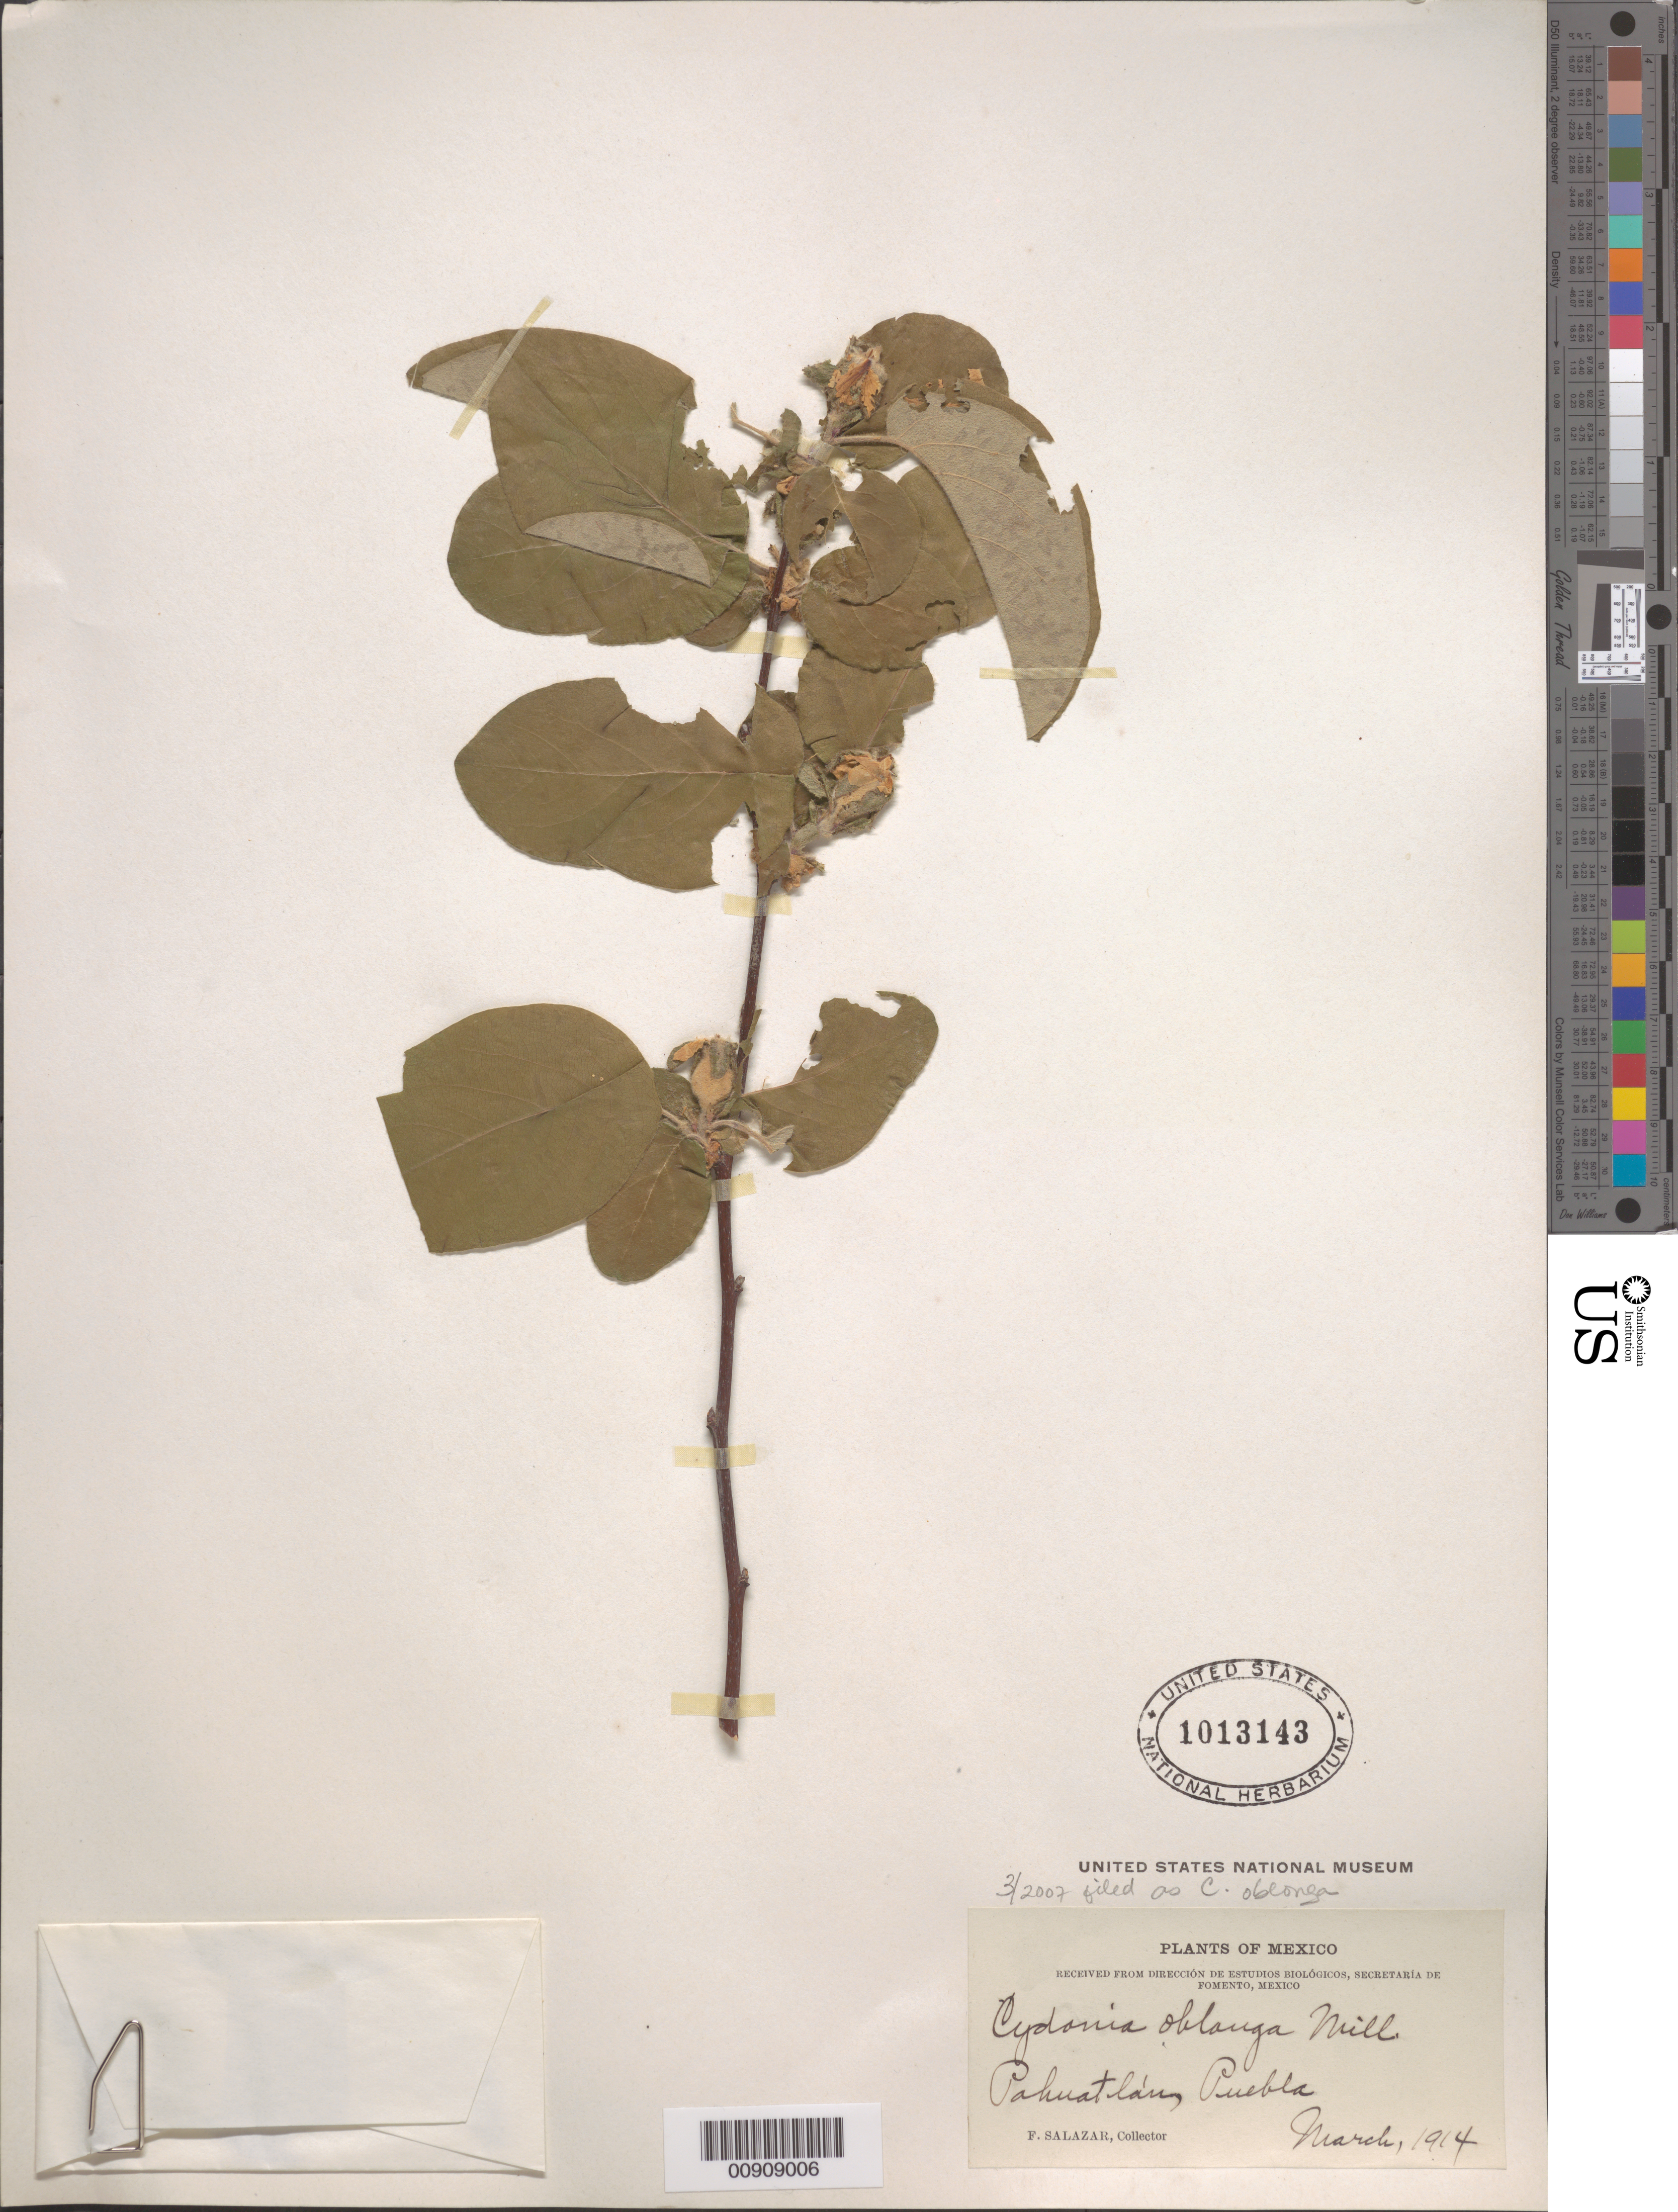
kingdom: Plantae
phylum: Tracheophyta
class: Magnoliopsida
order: Rosales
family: Rosaceae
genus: Cydonia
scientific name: Cydonia oblonga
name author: Mill.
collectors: F. Salazar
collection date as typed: Mar 1914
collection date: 1914-03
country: Mexico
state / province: Puebla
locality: Pahuatlán, Puebla.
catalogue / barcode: US 1013143